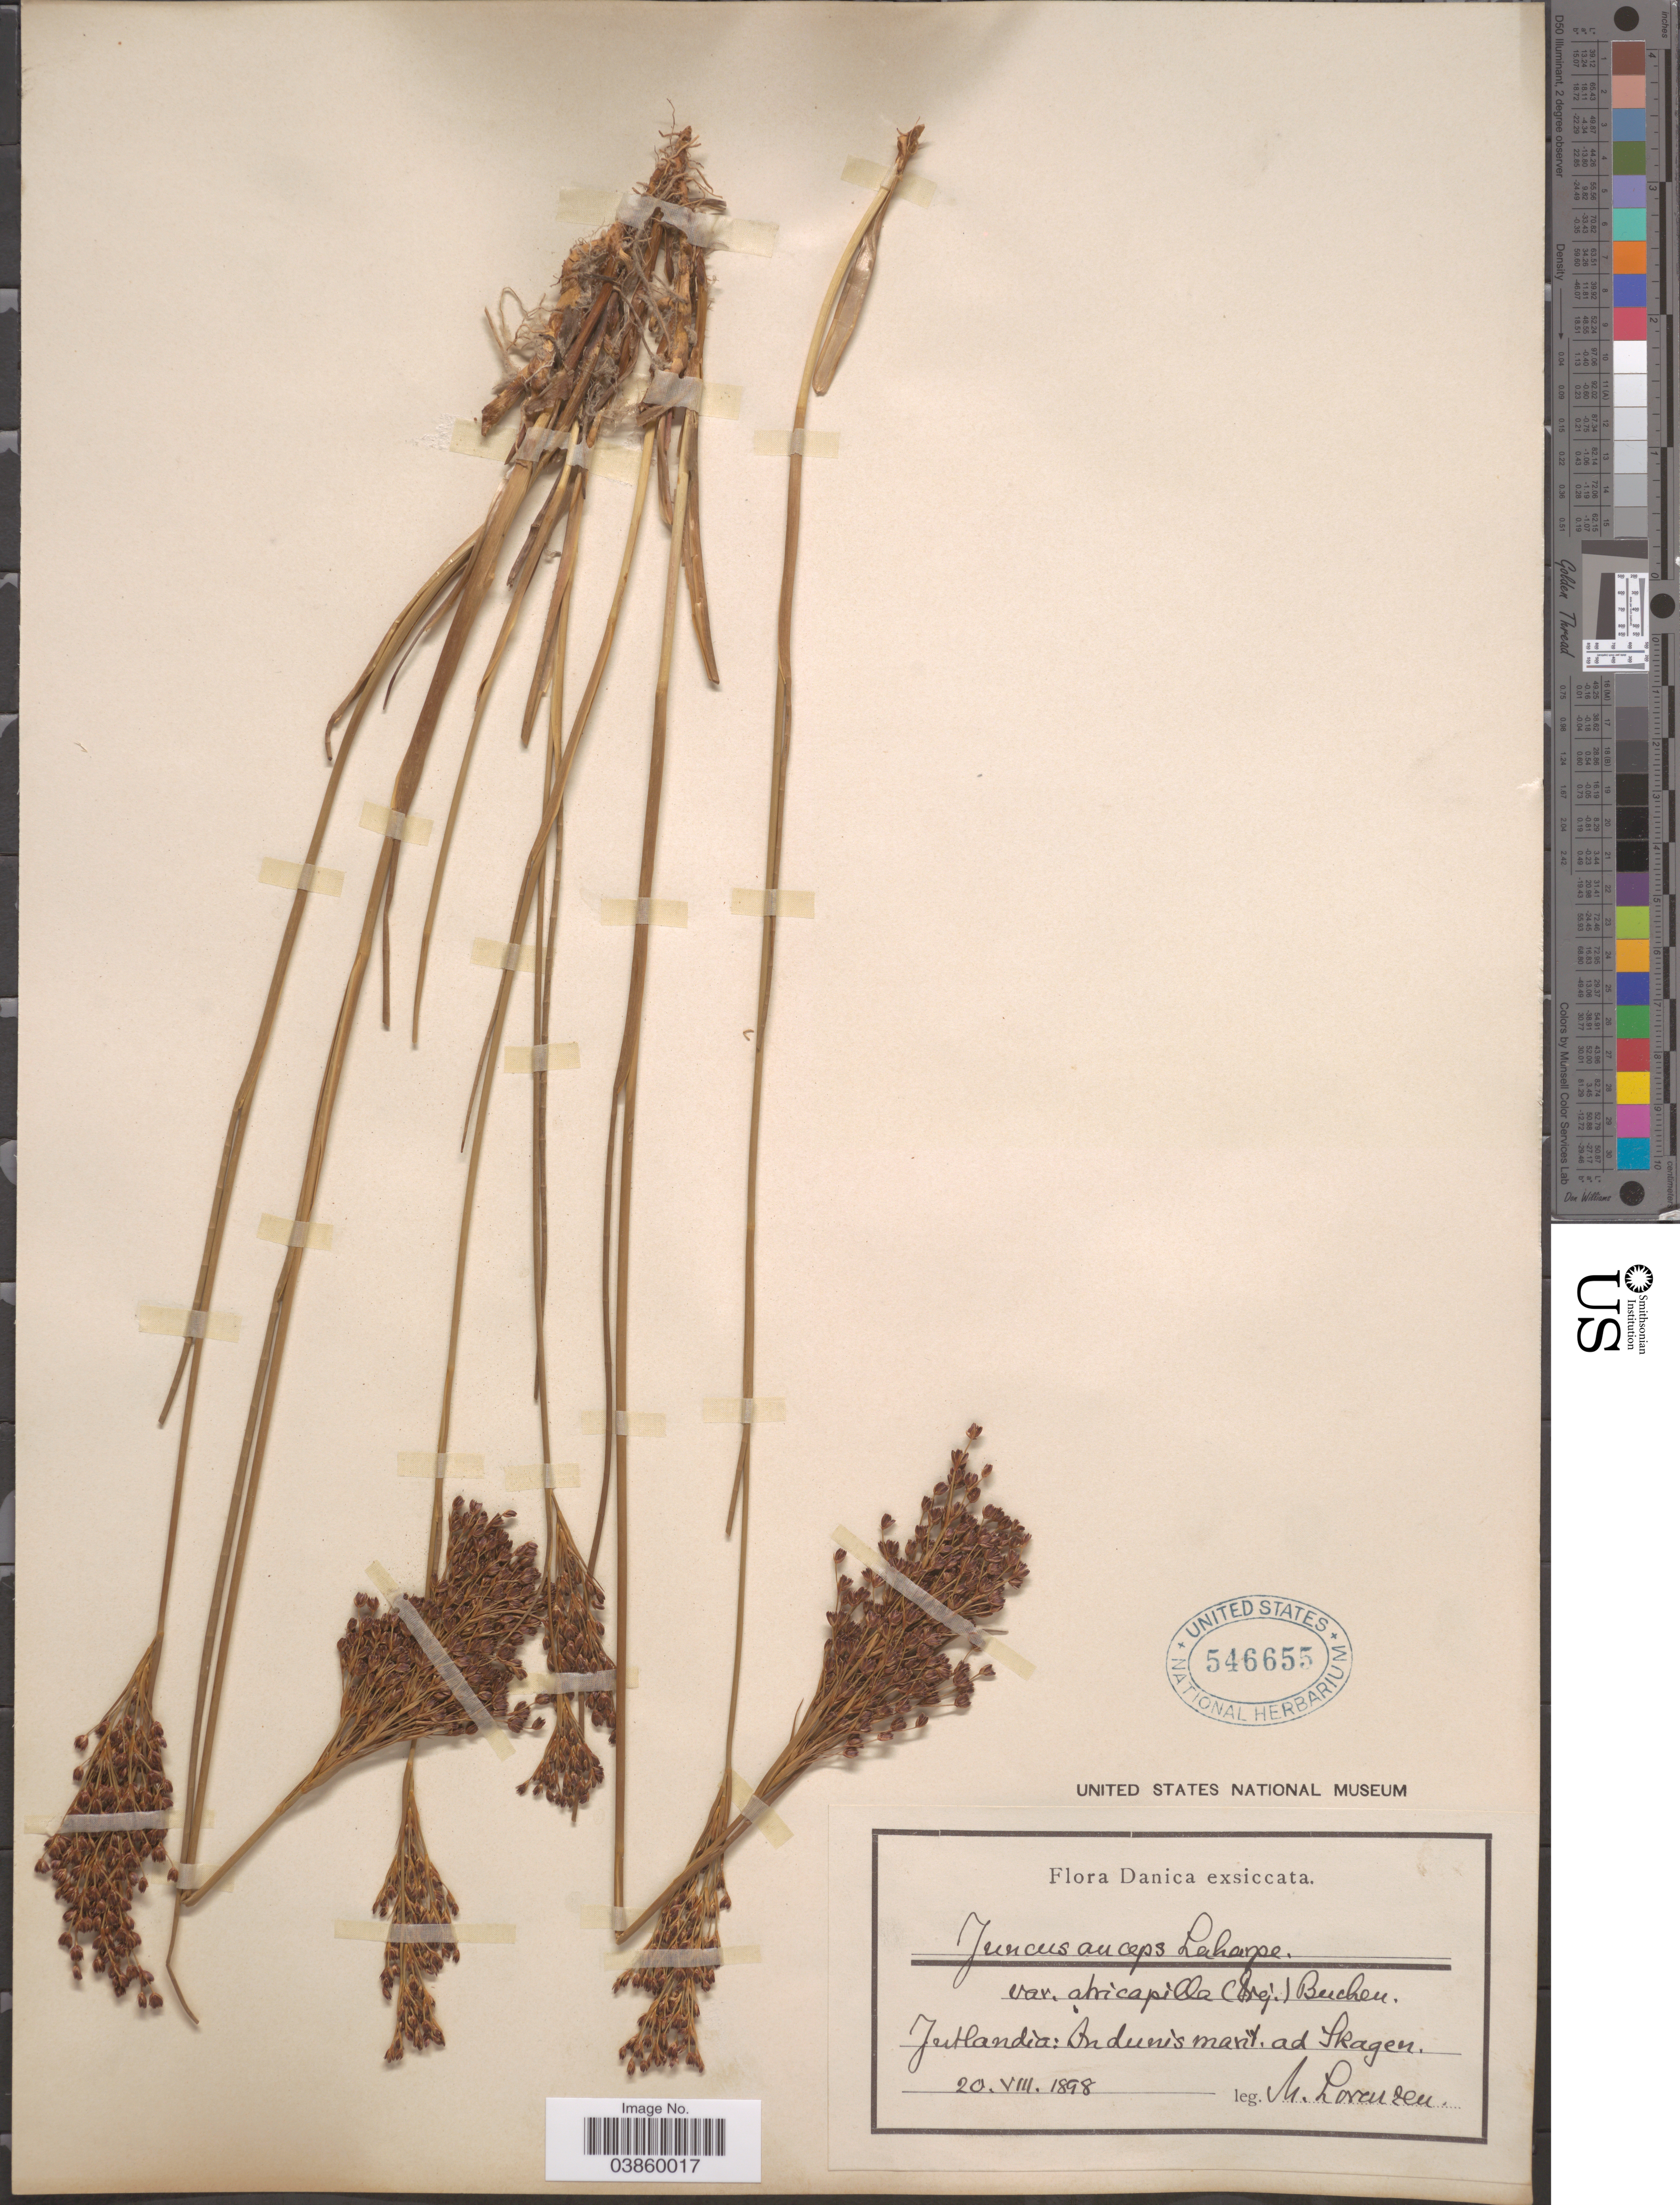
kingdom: Plantae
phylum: Tracheophyta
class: Liliopsida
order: Poales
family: Juncaceae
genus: Juncus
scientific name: Juncus anceps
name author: Laharpe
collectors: M. Lorenzen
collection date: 1898-08-20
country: Denmark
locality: Danica. Jutlandia: In dunís marit. ad Skagen.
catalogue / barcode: US 546655